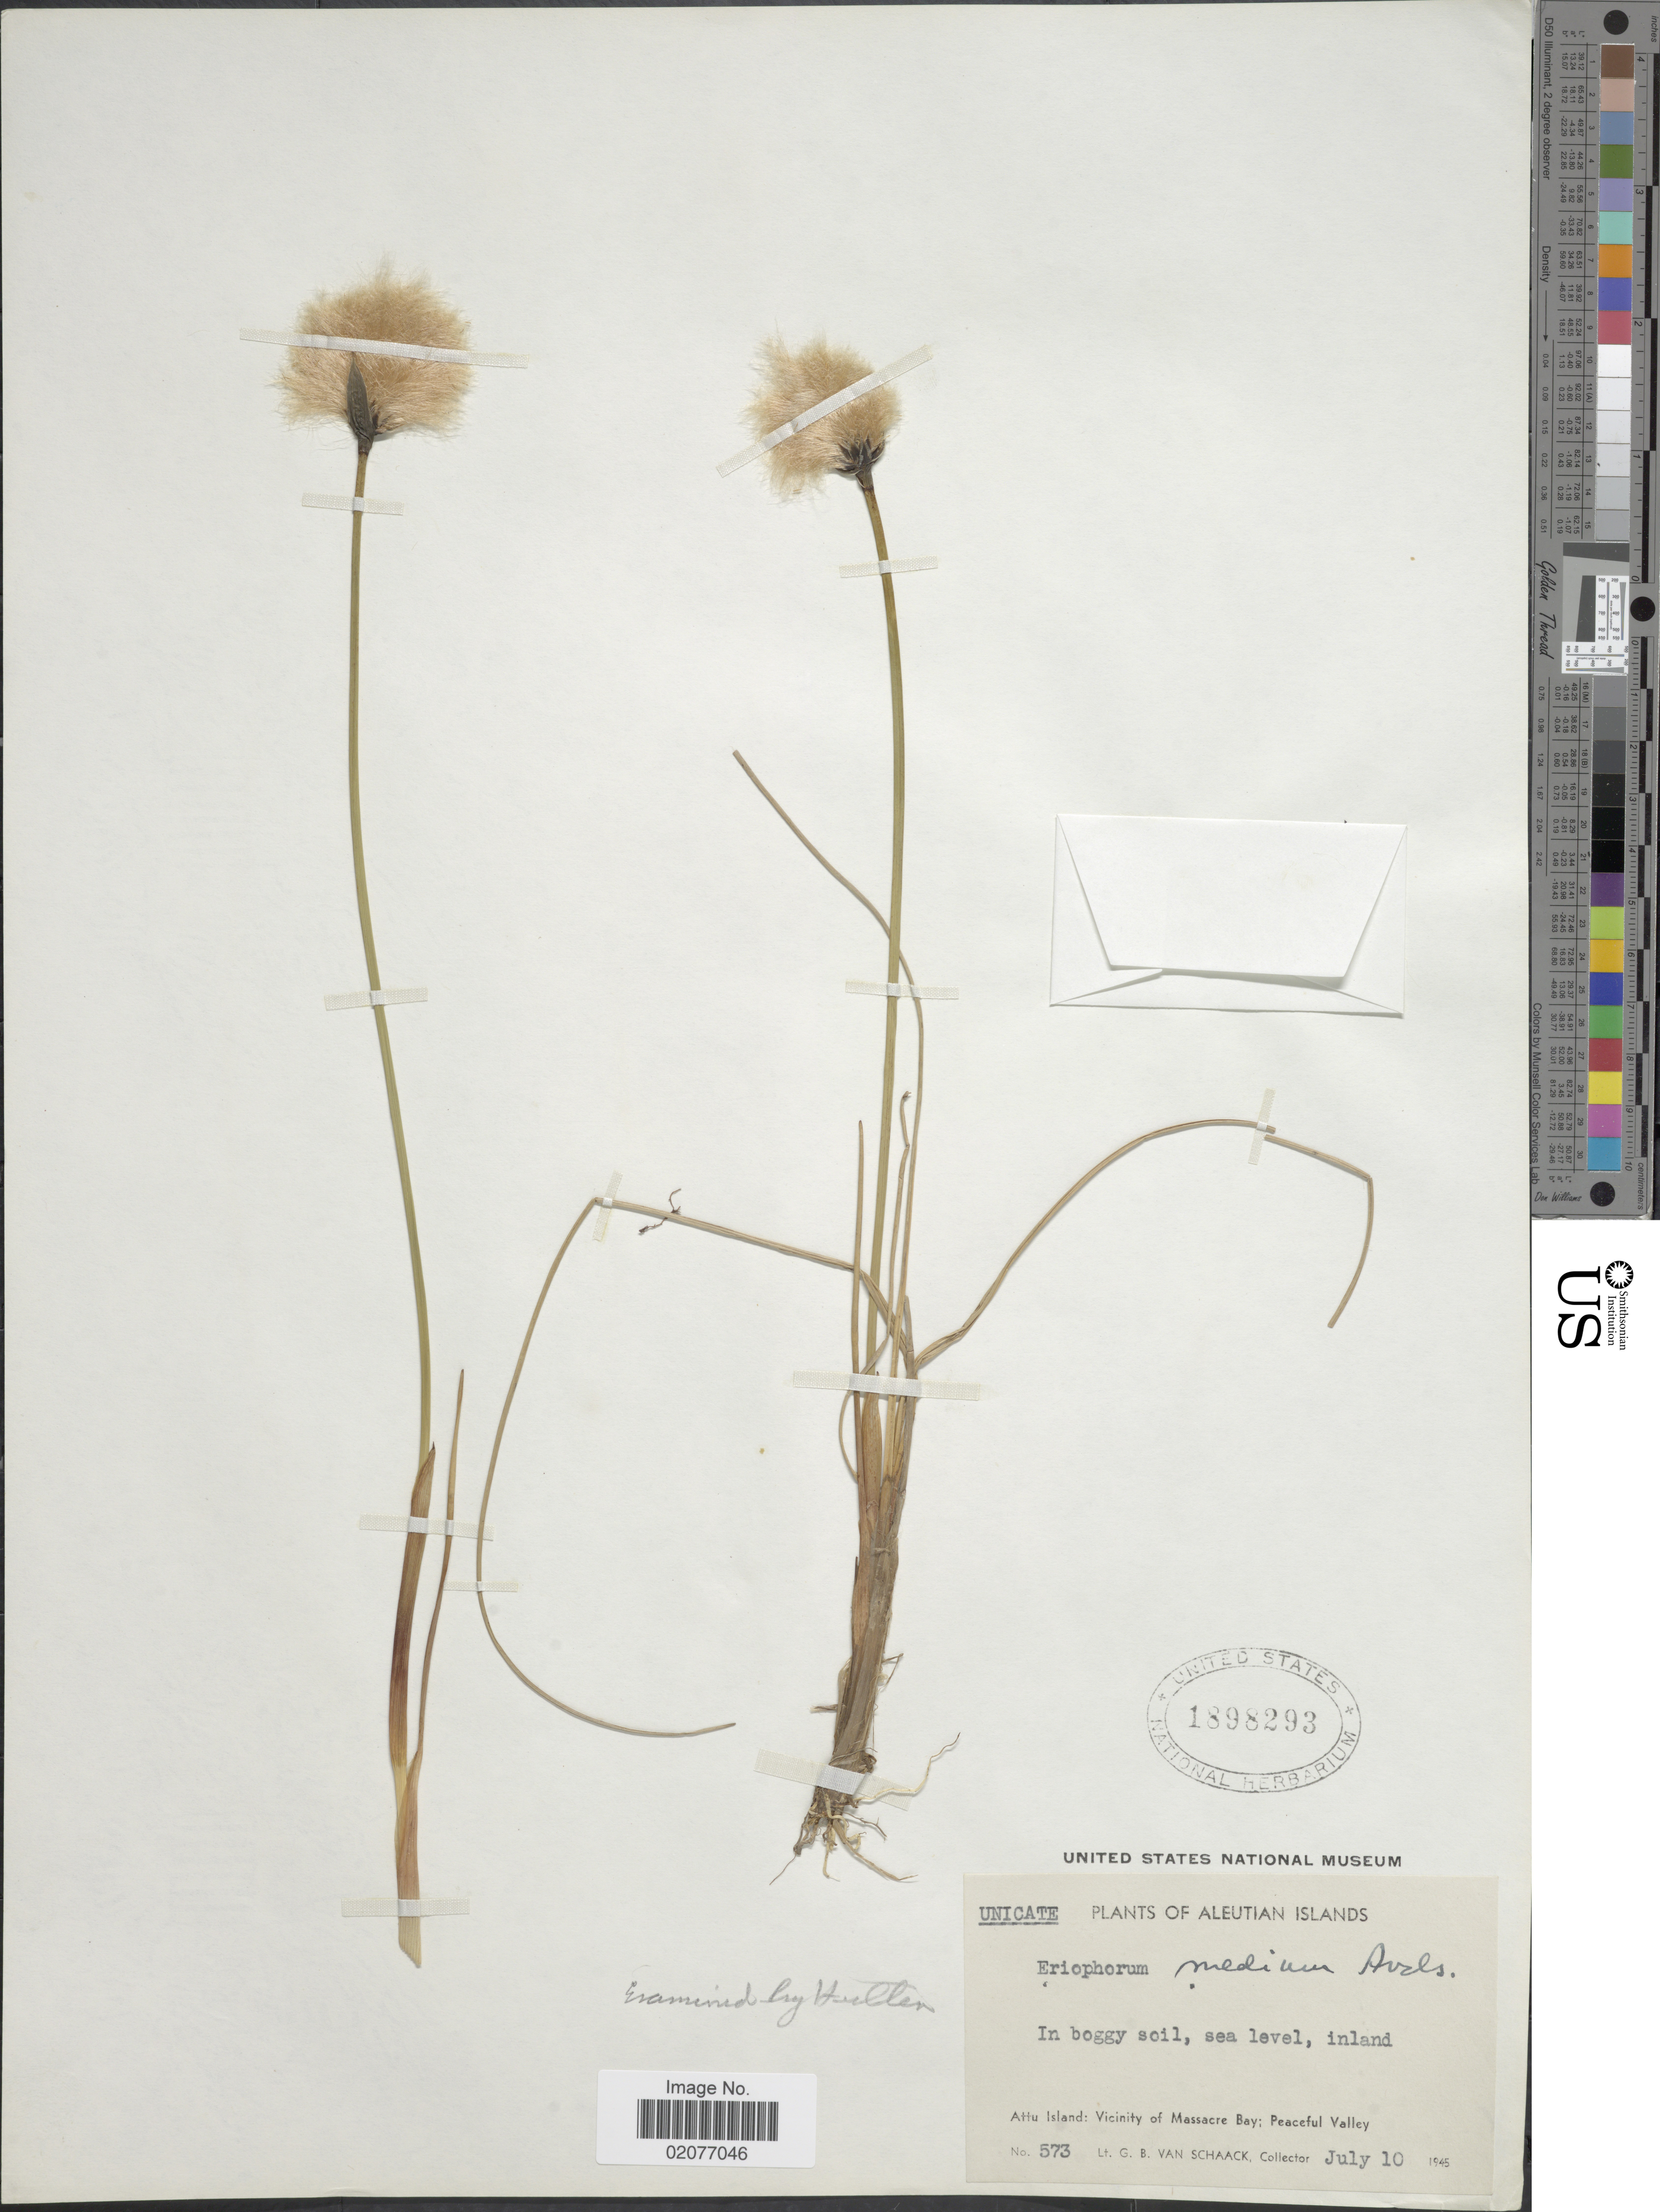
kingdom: Plantae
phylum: Tracheophyta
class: Liliopsida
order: Poales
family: Cyperaceae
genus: Eriophorum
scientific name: Eriophorum x medium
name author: Andersson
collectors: G. Van Schaak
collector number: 573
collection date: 1945-07-10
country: United States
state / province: Alaska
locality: Aleutian Islands, Attu Island: Vicinity of Massacre Bay; Peaceful Valley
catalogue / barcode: US 1898293